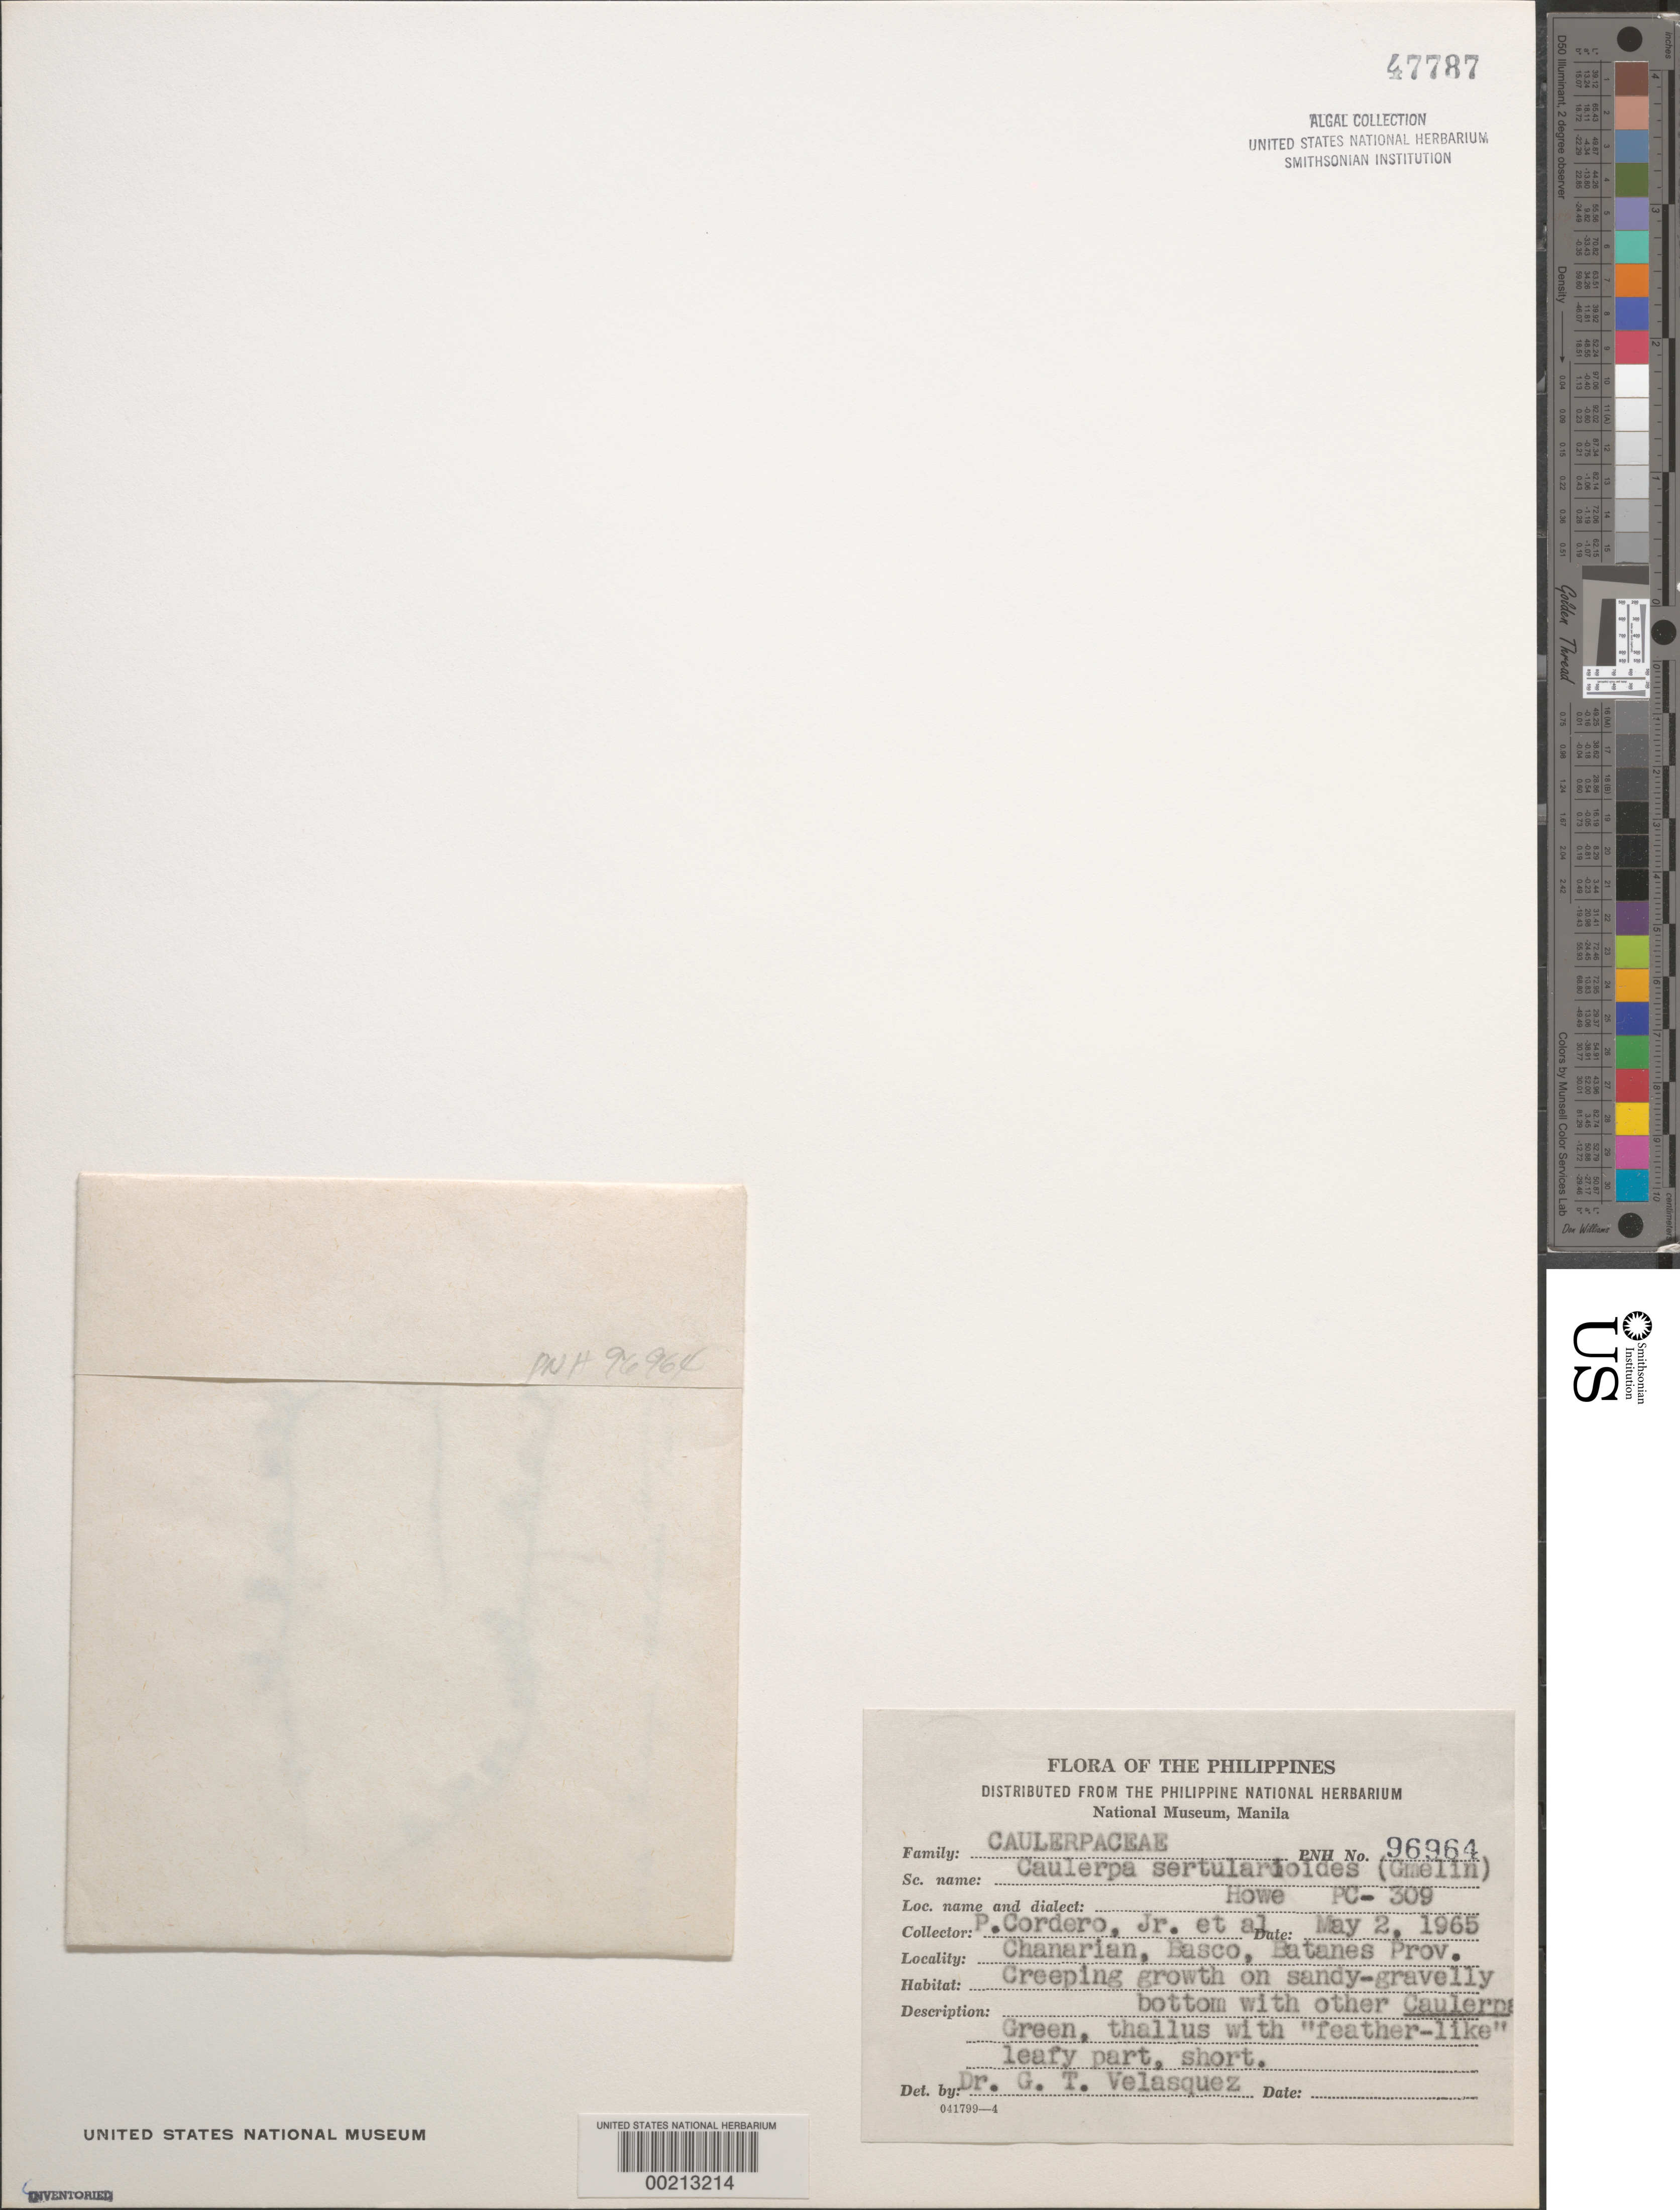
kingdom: Plantae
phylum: Chlorophyta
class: Ulvophyceae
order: Bryopsidales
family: Caulerpaceae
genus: Caulerpa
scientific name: Caulerpa sertularioides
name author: (S.G. Gmel.) M. Howe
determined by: Velasquez, G. T.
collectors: P. A. Cordero et al.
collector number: Pc-309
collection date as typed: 02 May 1965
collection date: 1965-05-02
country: Philippines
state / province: Cagayan Valley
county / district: Batanes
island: Batan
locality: Chanarian, Basco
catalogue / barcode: US 47787